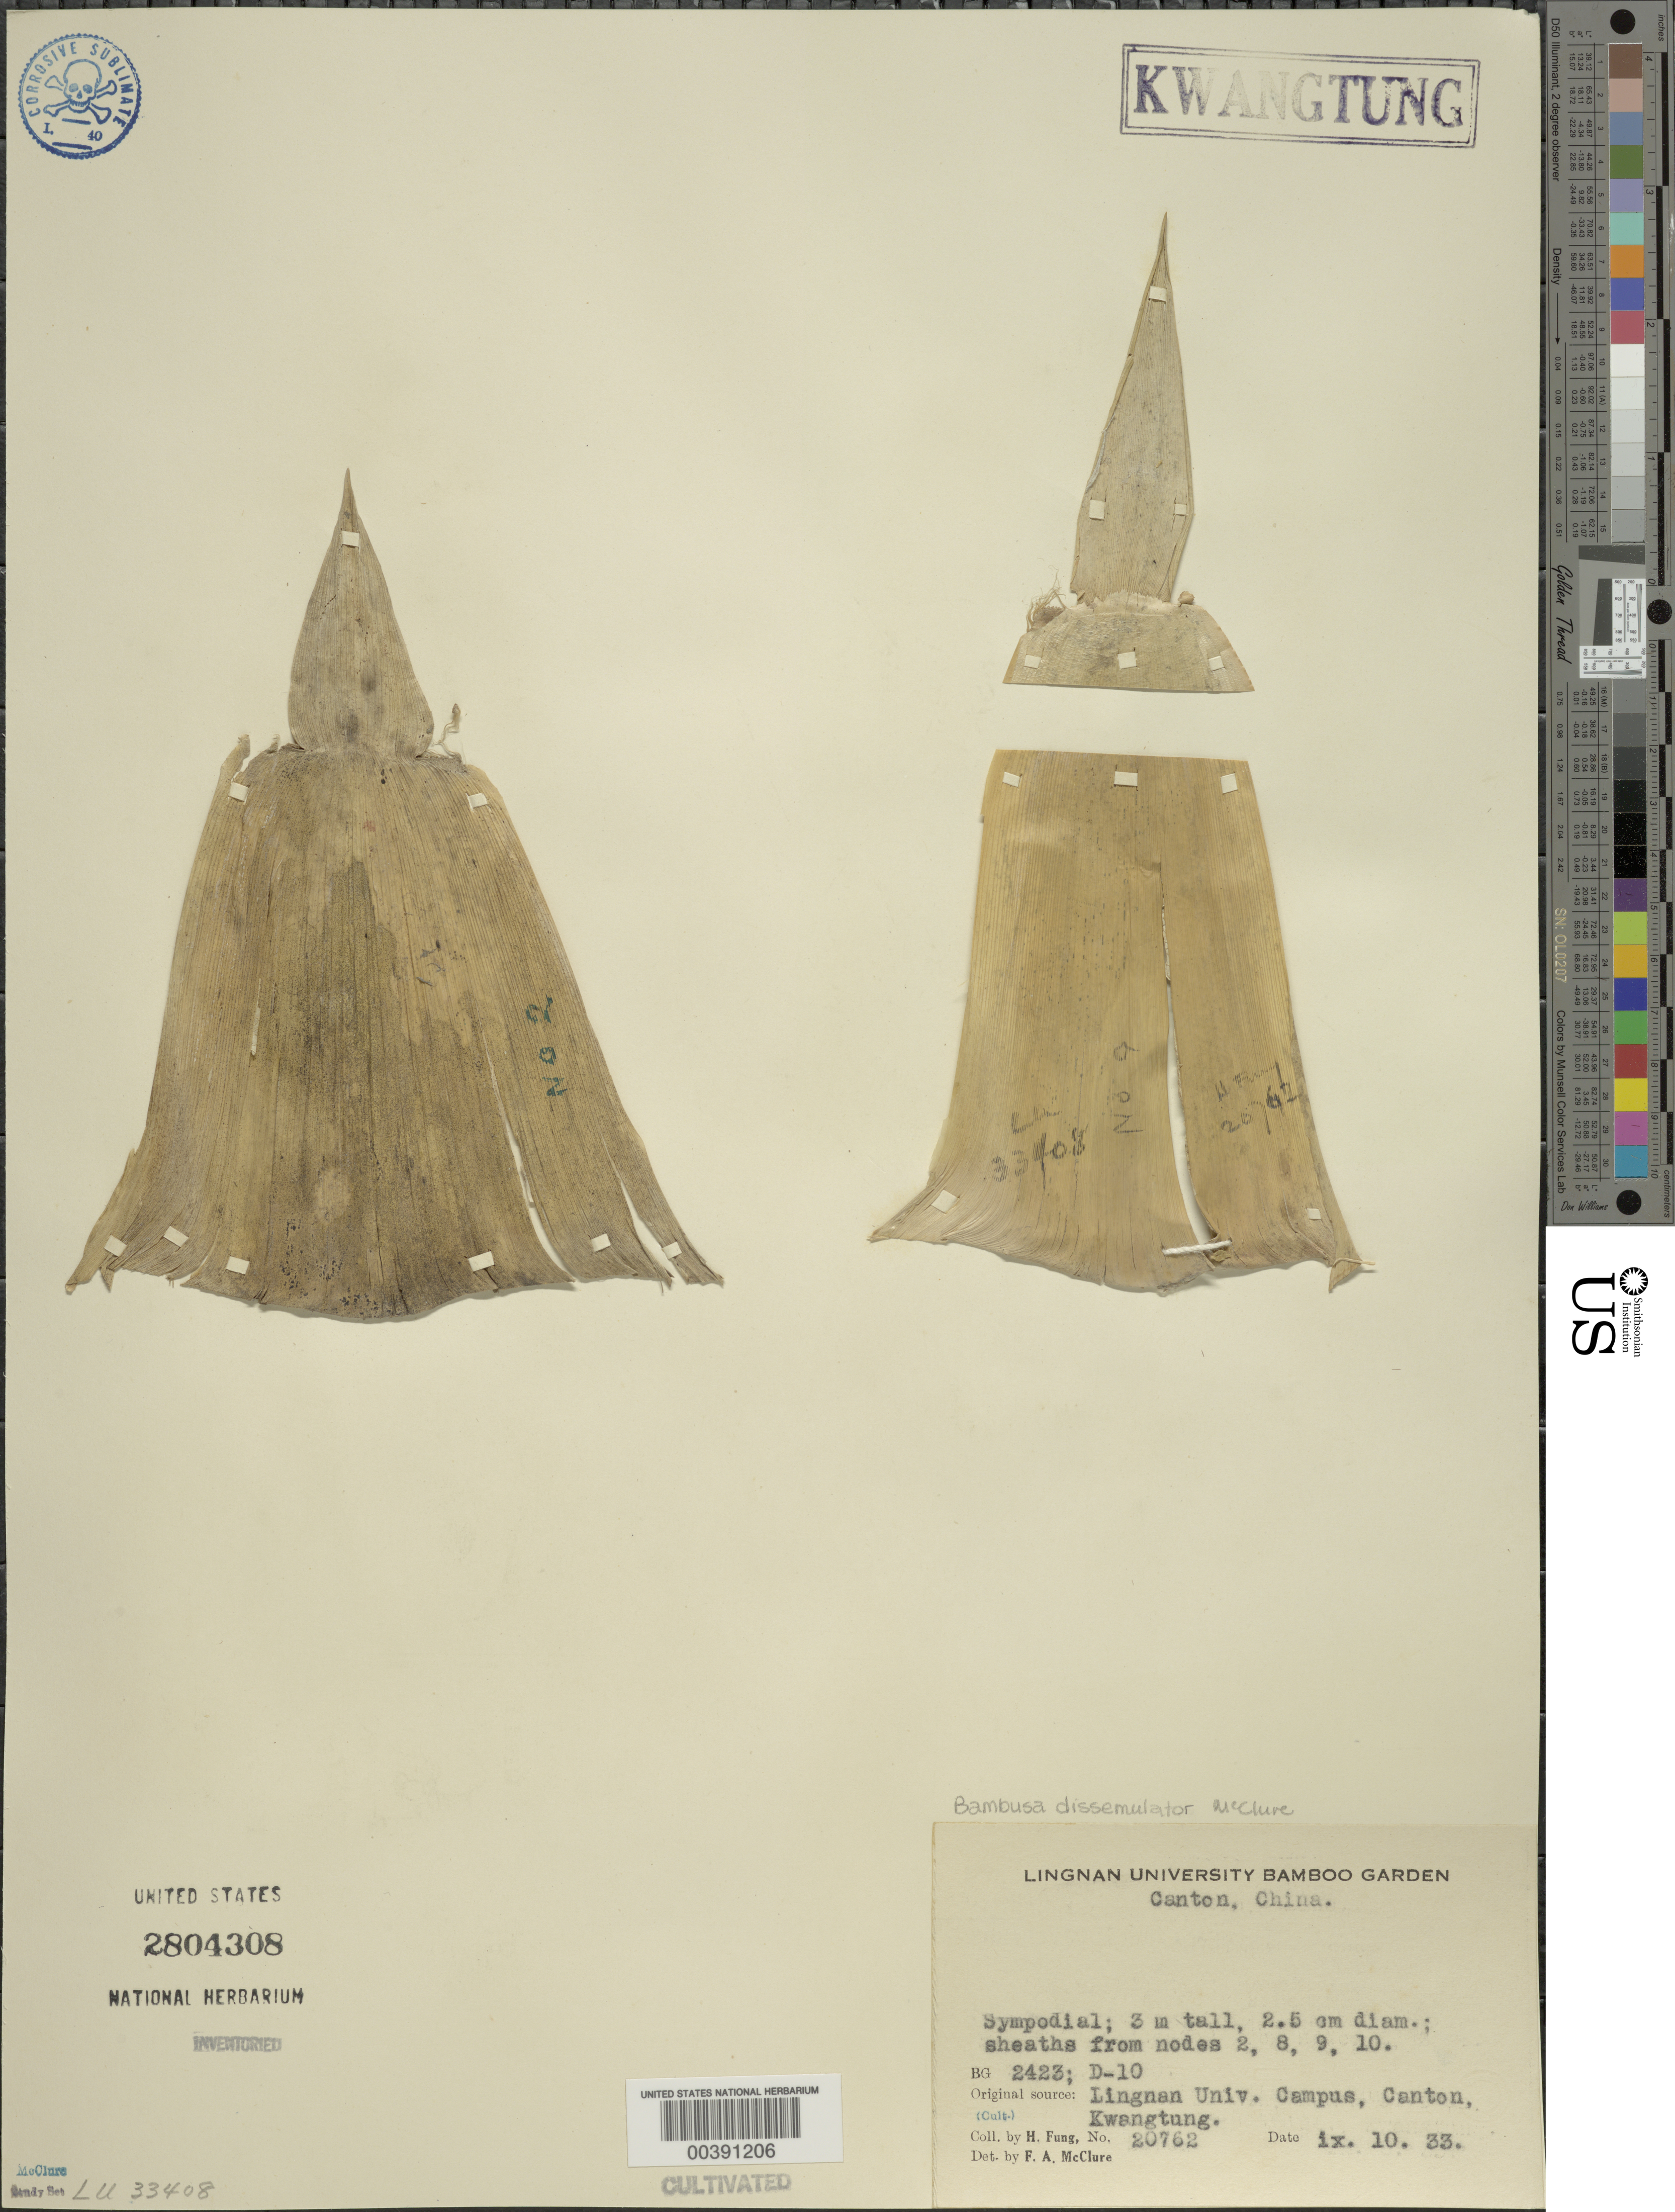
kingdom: Plantae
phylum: Tracheophyta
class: Liliopsida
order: Poales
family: Poaceae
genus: Bambusa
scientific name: Bambusa dissimulator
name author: McClure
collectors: H. L. Fung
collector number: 20762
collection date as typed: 10 Sep 1933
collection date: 1933-09-10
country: China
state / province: Guangdong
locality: Lingnan univ. bg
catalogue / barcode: US 2804308